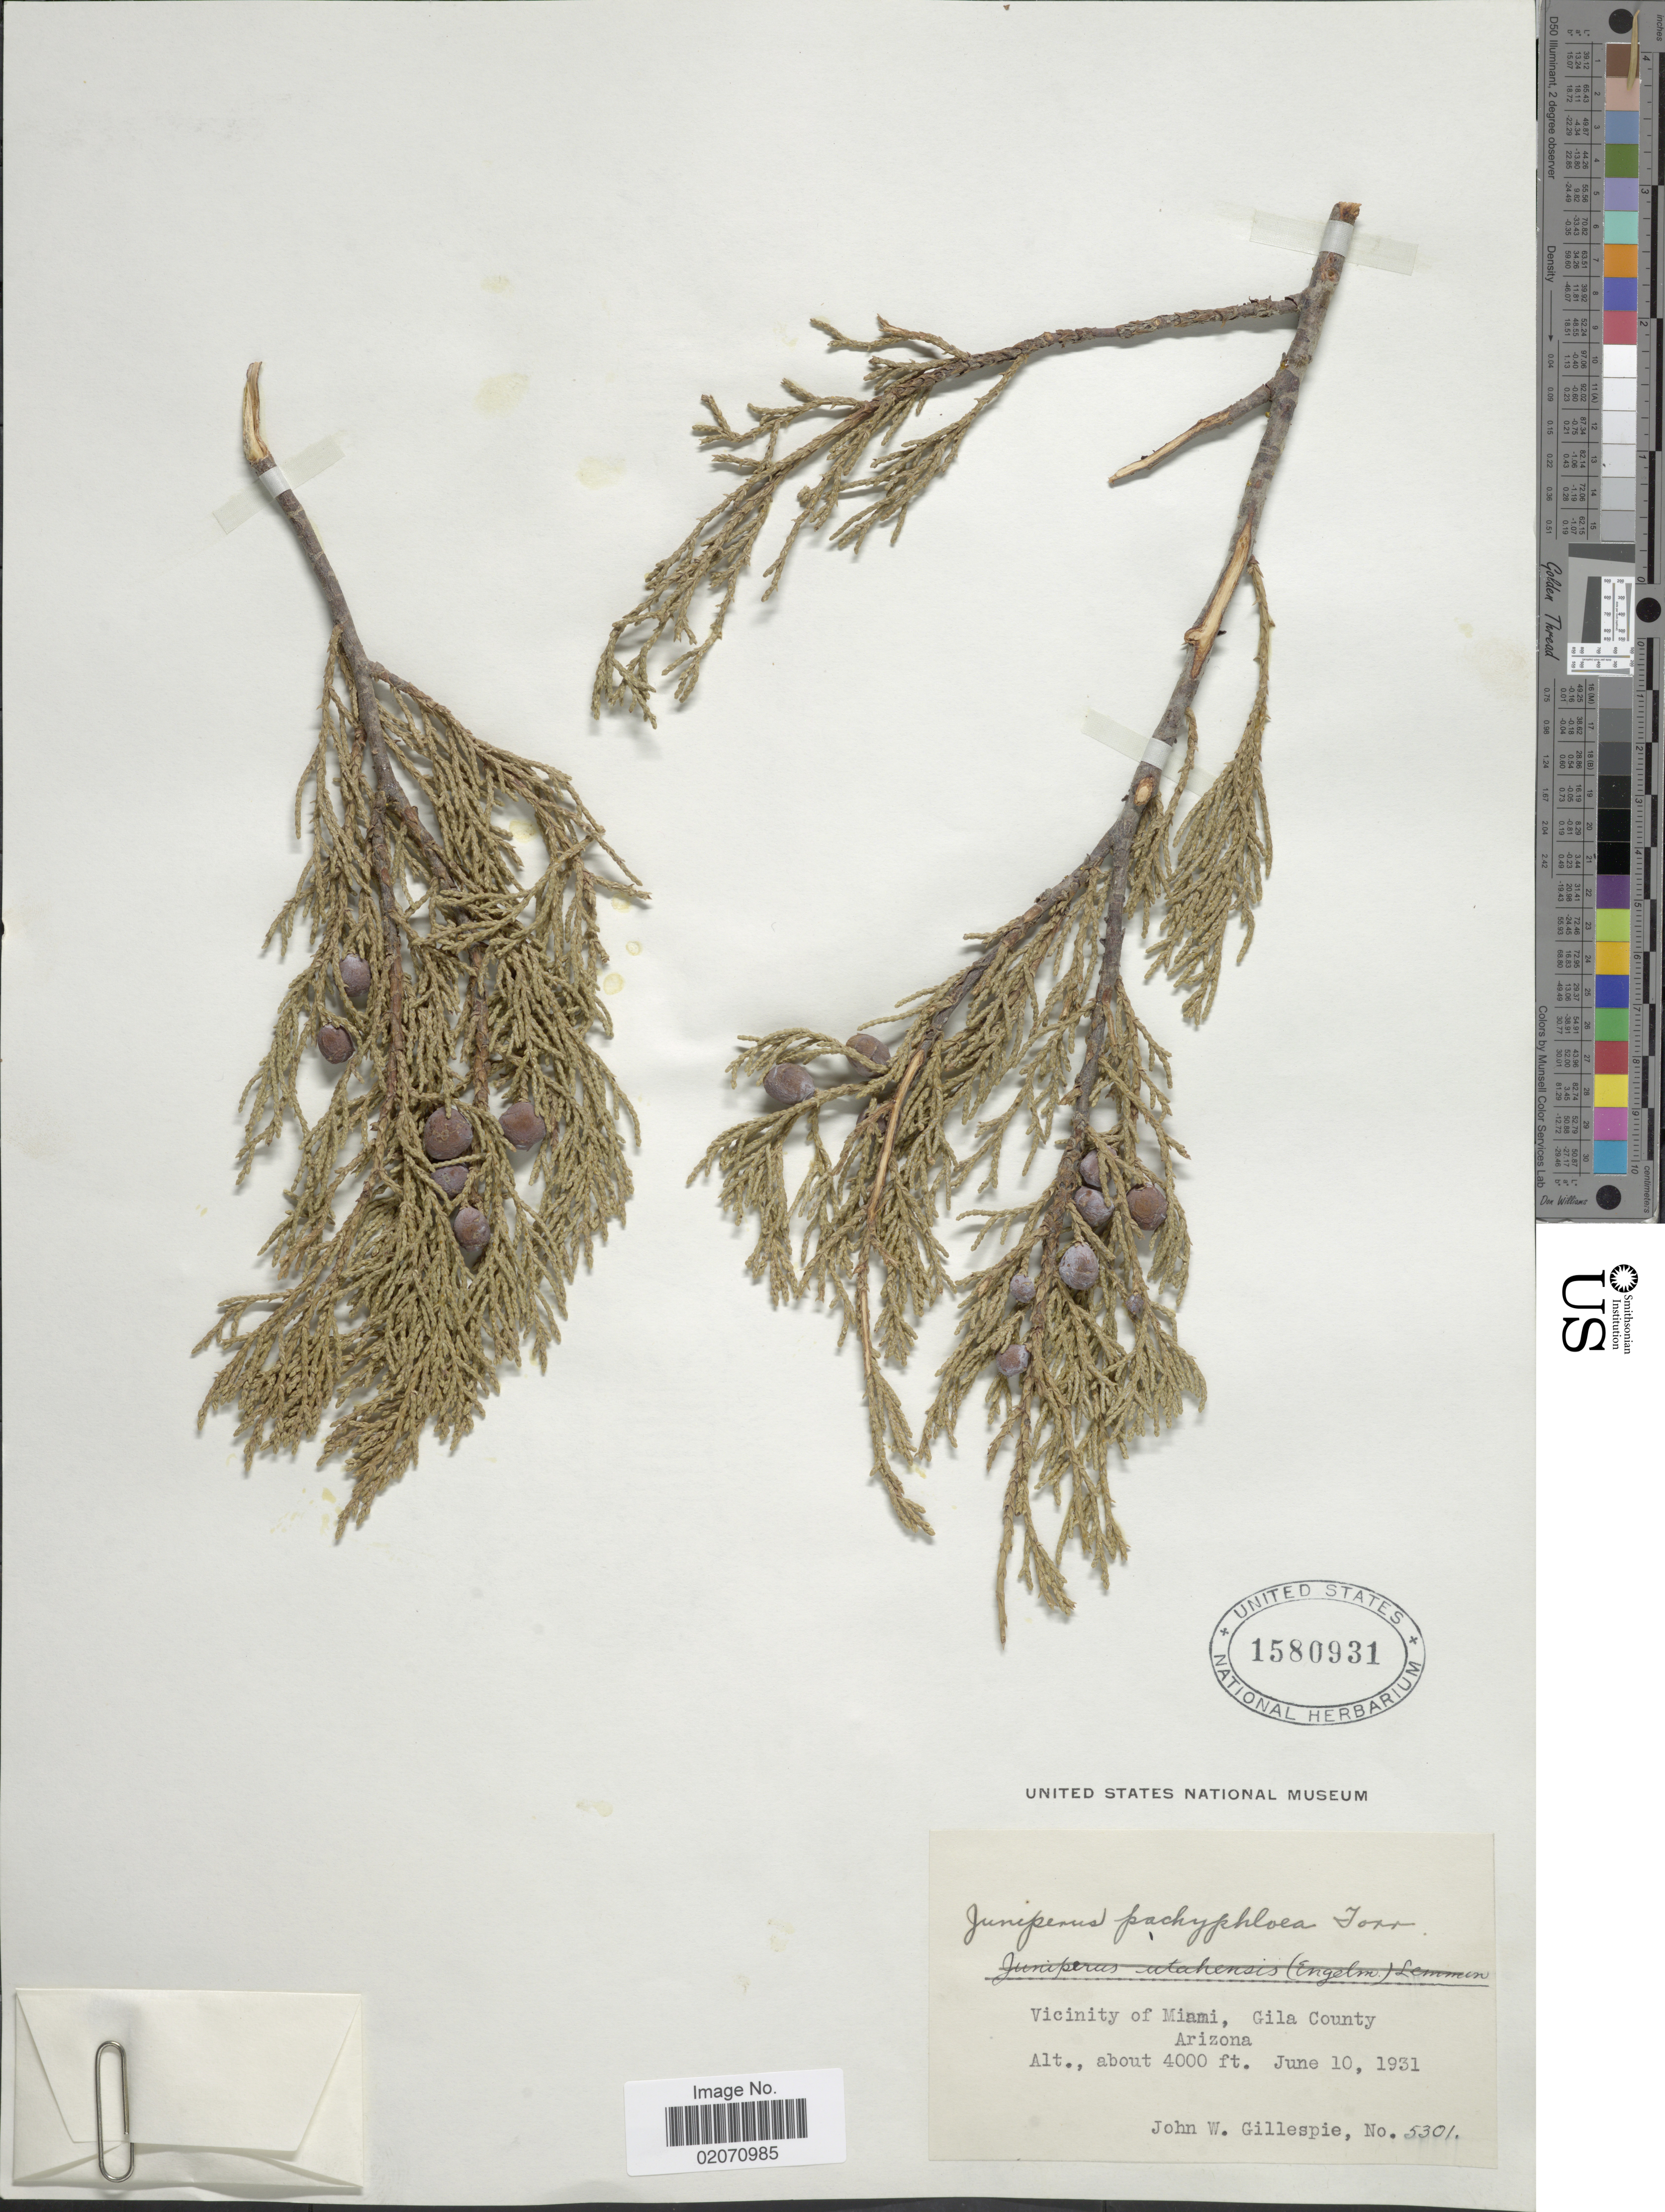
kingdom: Plantae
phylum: Tracheophyta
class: Pinopsida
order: Pinales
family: Cupressaceae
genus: Juniperus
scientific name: Juniperus deppeana var. pachyphlaea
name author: (Torr.) Martínez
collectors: J. W. Gillespie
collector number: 5301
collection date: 1931-06-10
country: United States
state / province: Arizona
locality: Vicinity of Miami, Gila County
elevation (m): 1219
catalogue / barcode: US 1580931